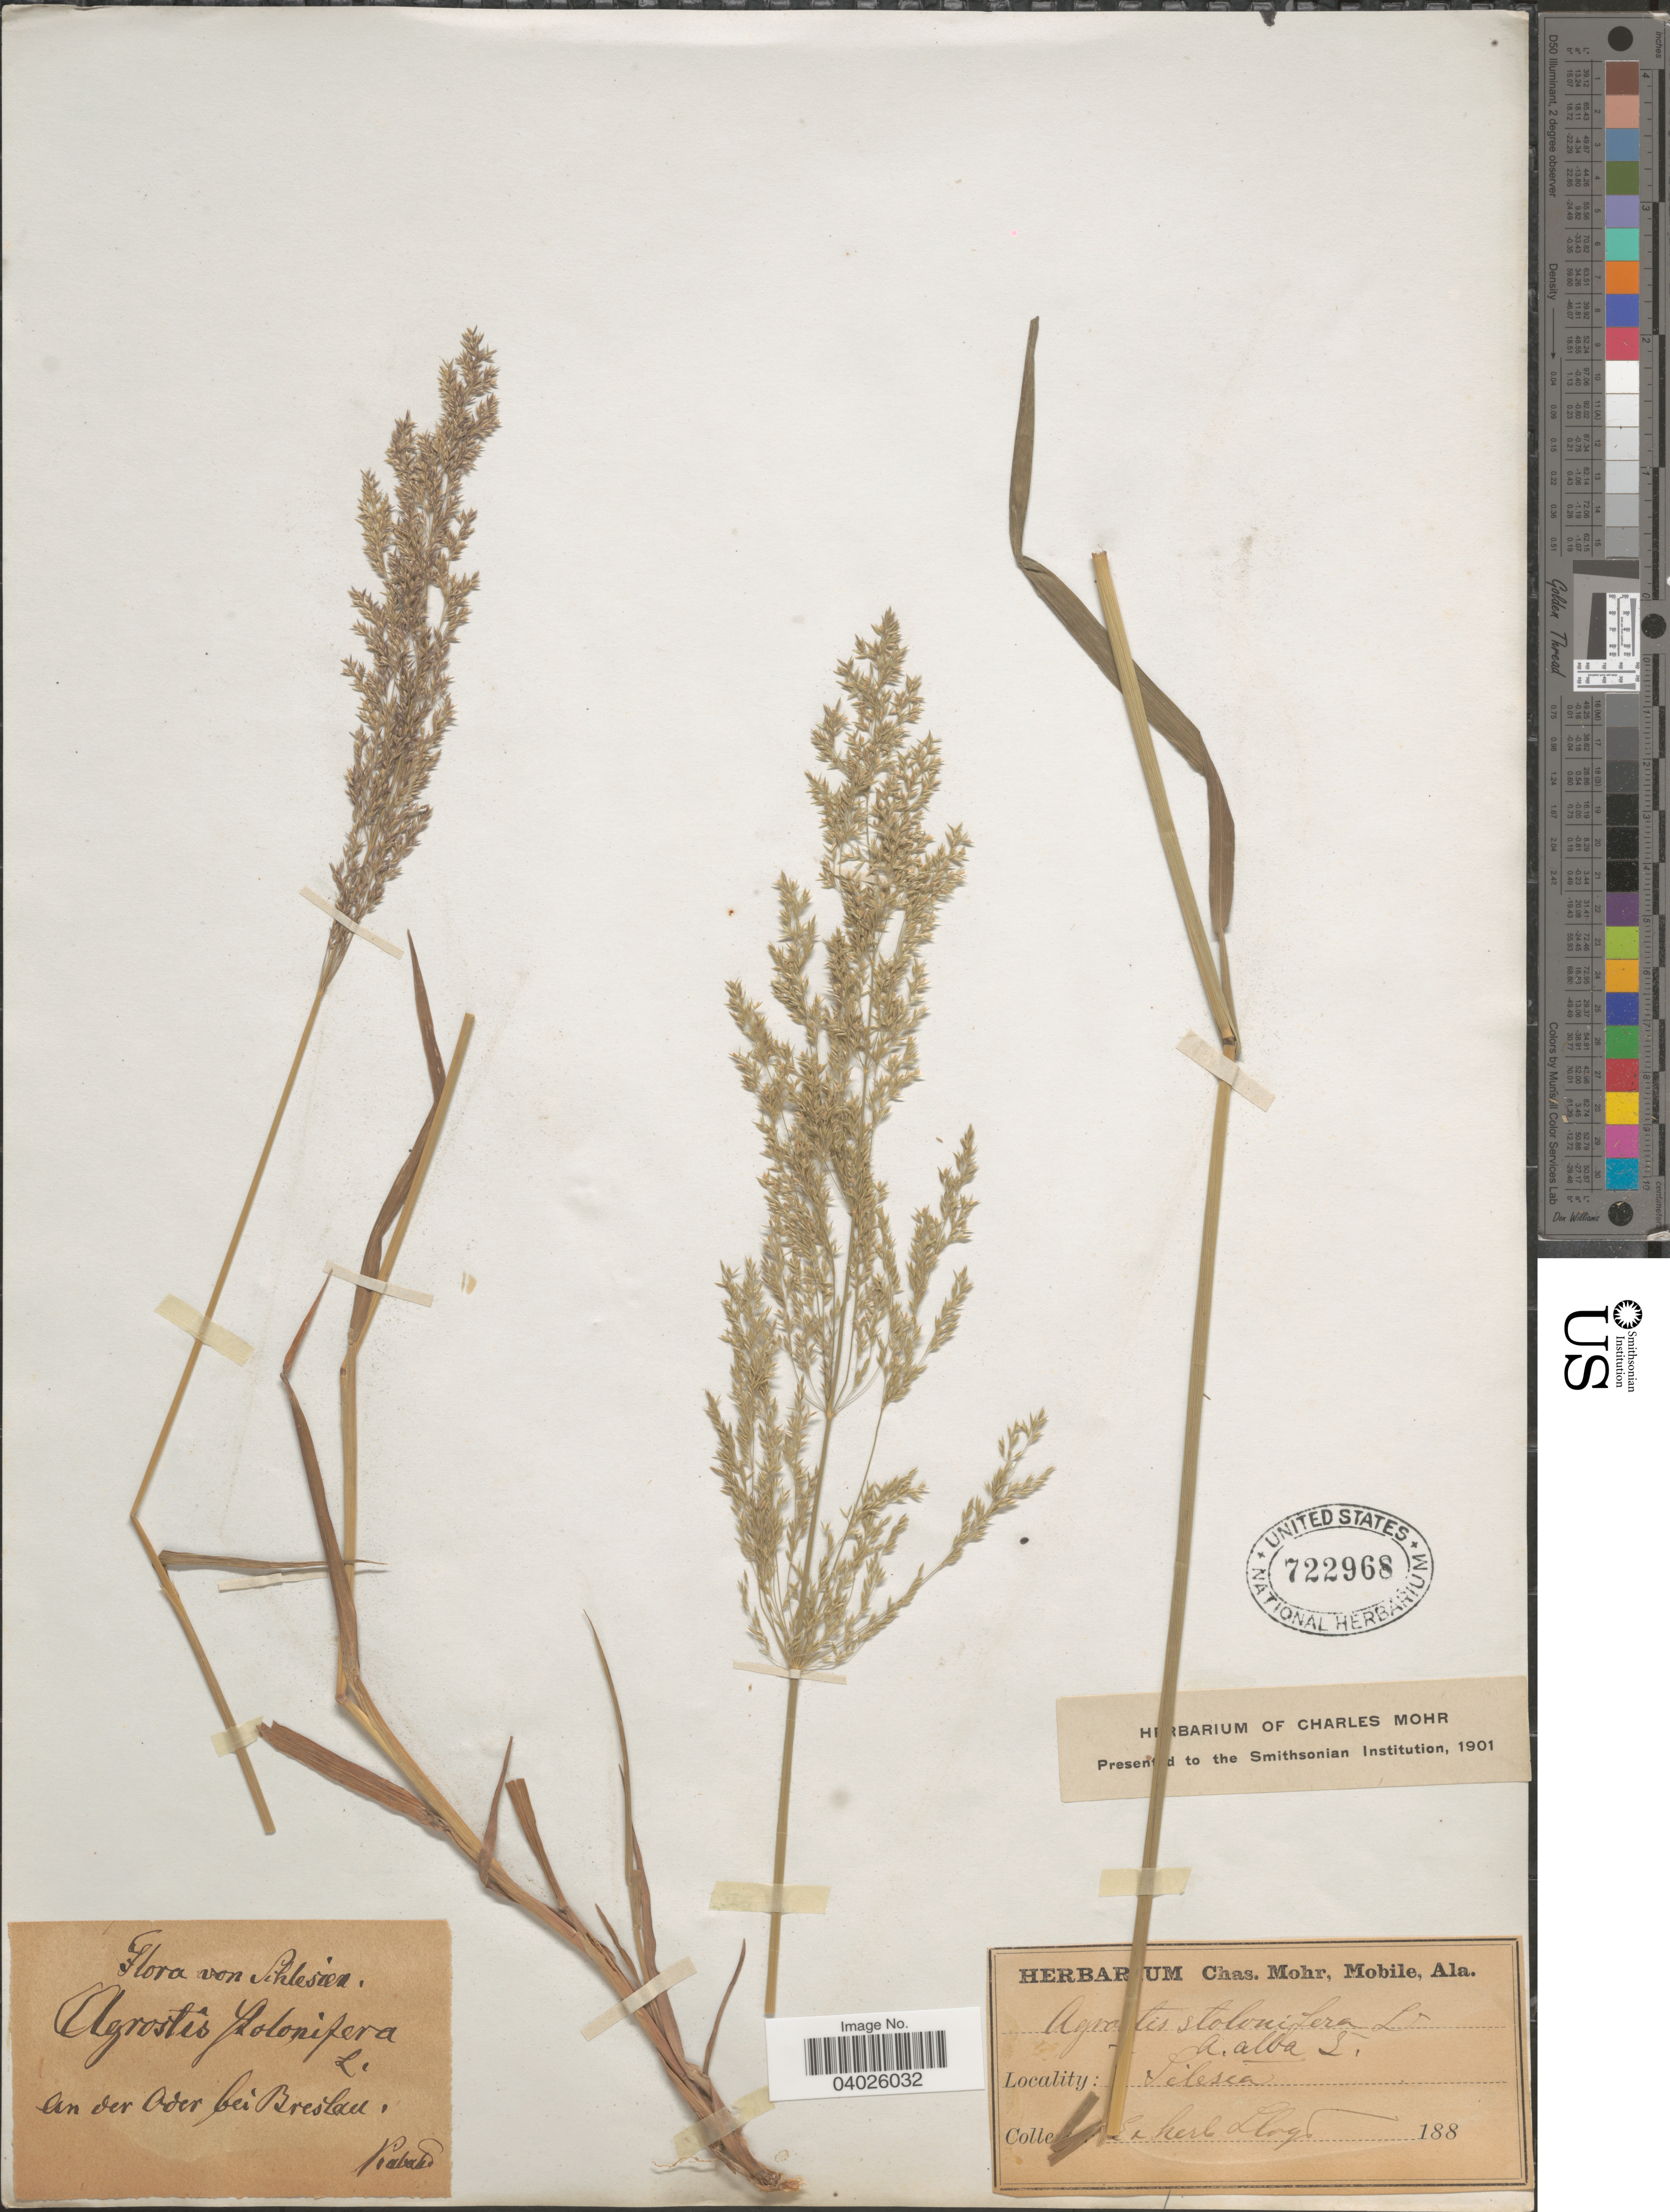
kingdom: Plantae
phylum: Tracheophyta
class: Liliopsida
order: Poales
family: Poaceae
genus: Agrostis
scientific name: Agrostis stolonifera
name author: L.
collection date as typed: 188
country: Poland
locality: Silesia. An der oder bei Breslau.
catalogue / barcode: US 722968